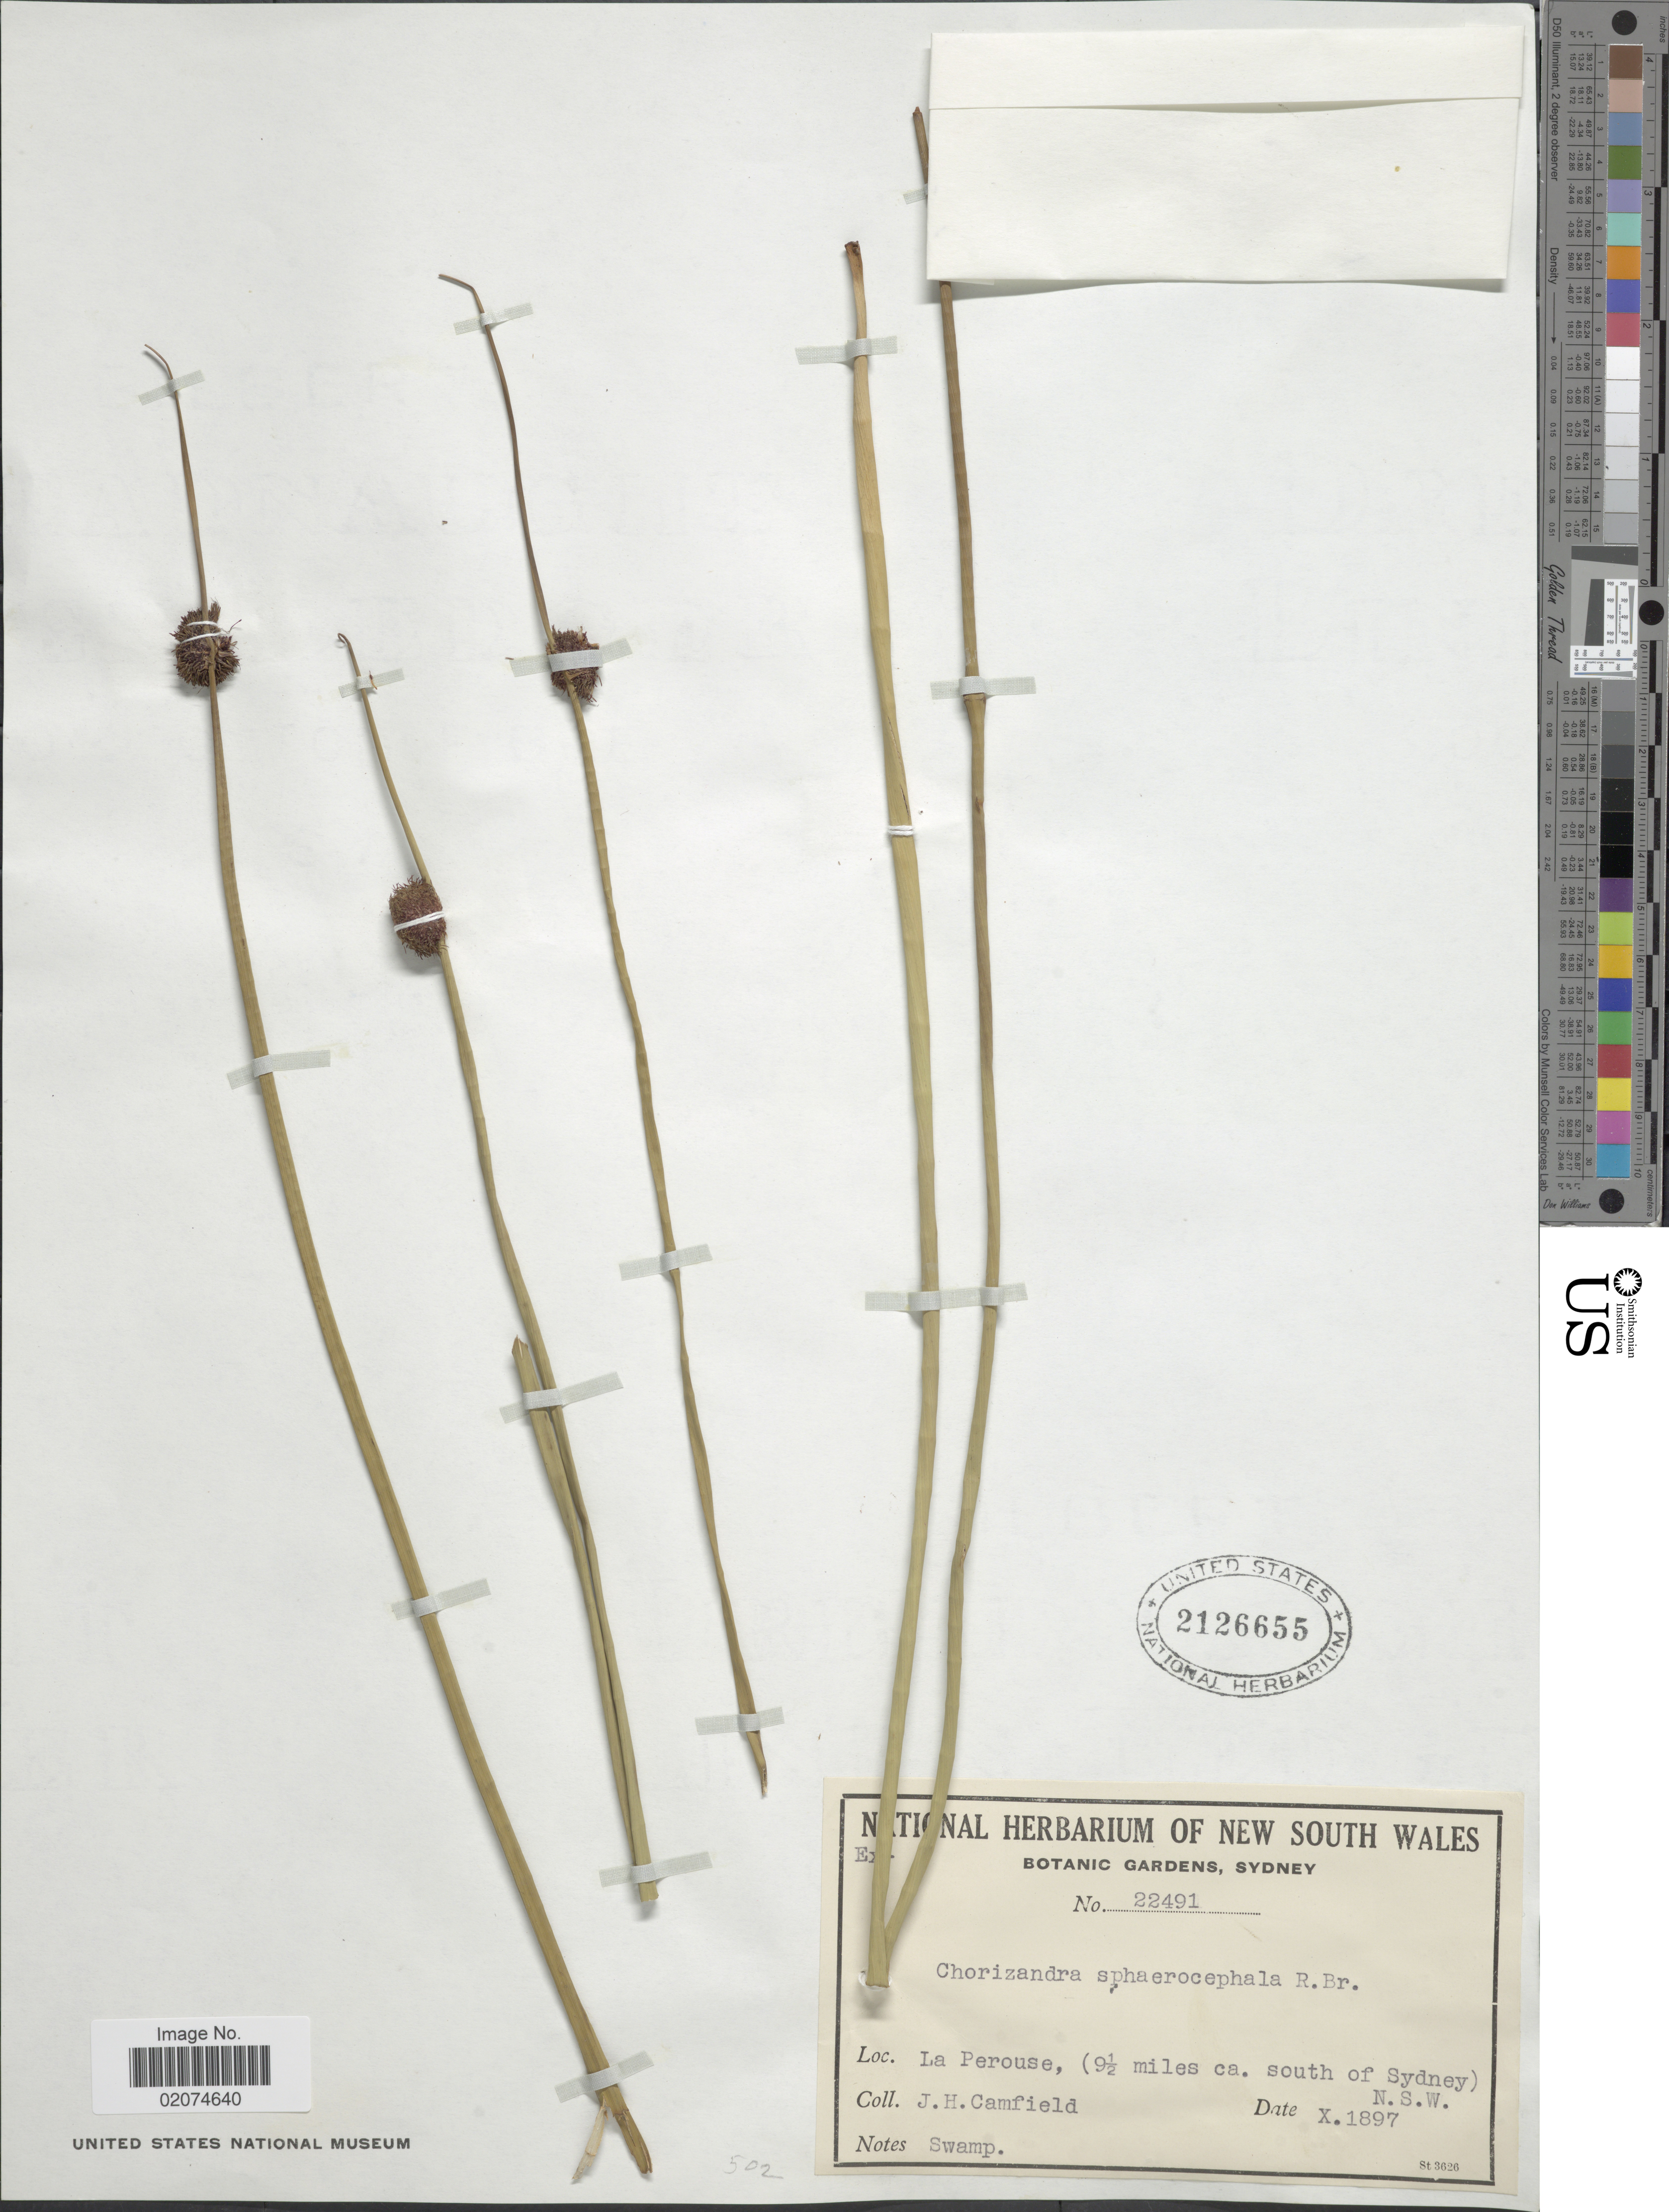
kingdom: Plantae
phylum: Tracheophyta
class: Liliopsida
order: Poales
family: Cyperaceae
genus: Chorizandra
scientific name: Chorizandra sphaerocephala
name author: R. Br.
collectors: J. Camfield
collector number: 22491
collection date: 1897-12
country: Australia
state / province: New South Wales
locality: La Perouse, (9½ miles cas. south of Sudney, N.S.W.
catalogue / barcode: US 2126655